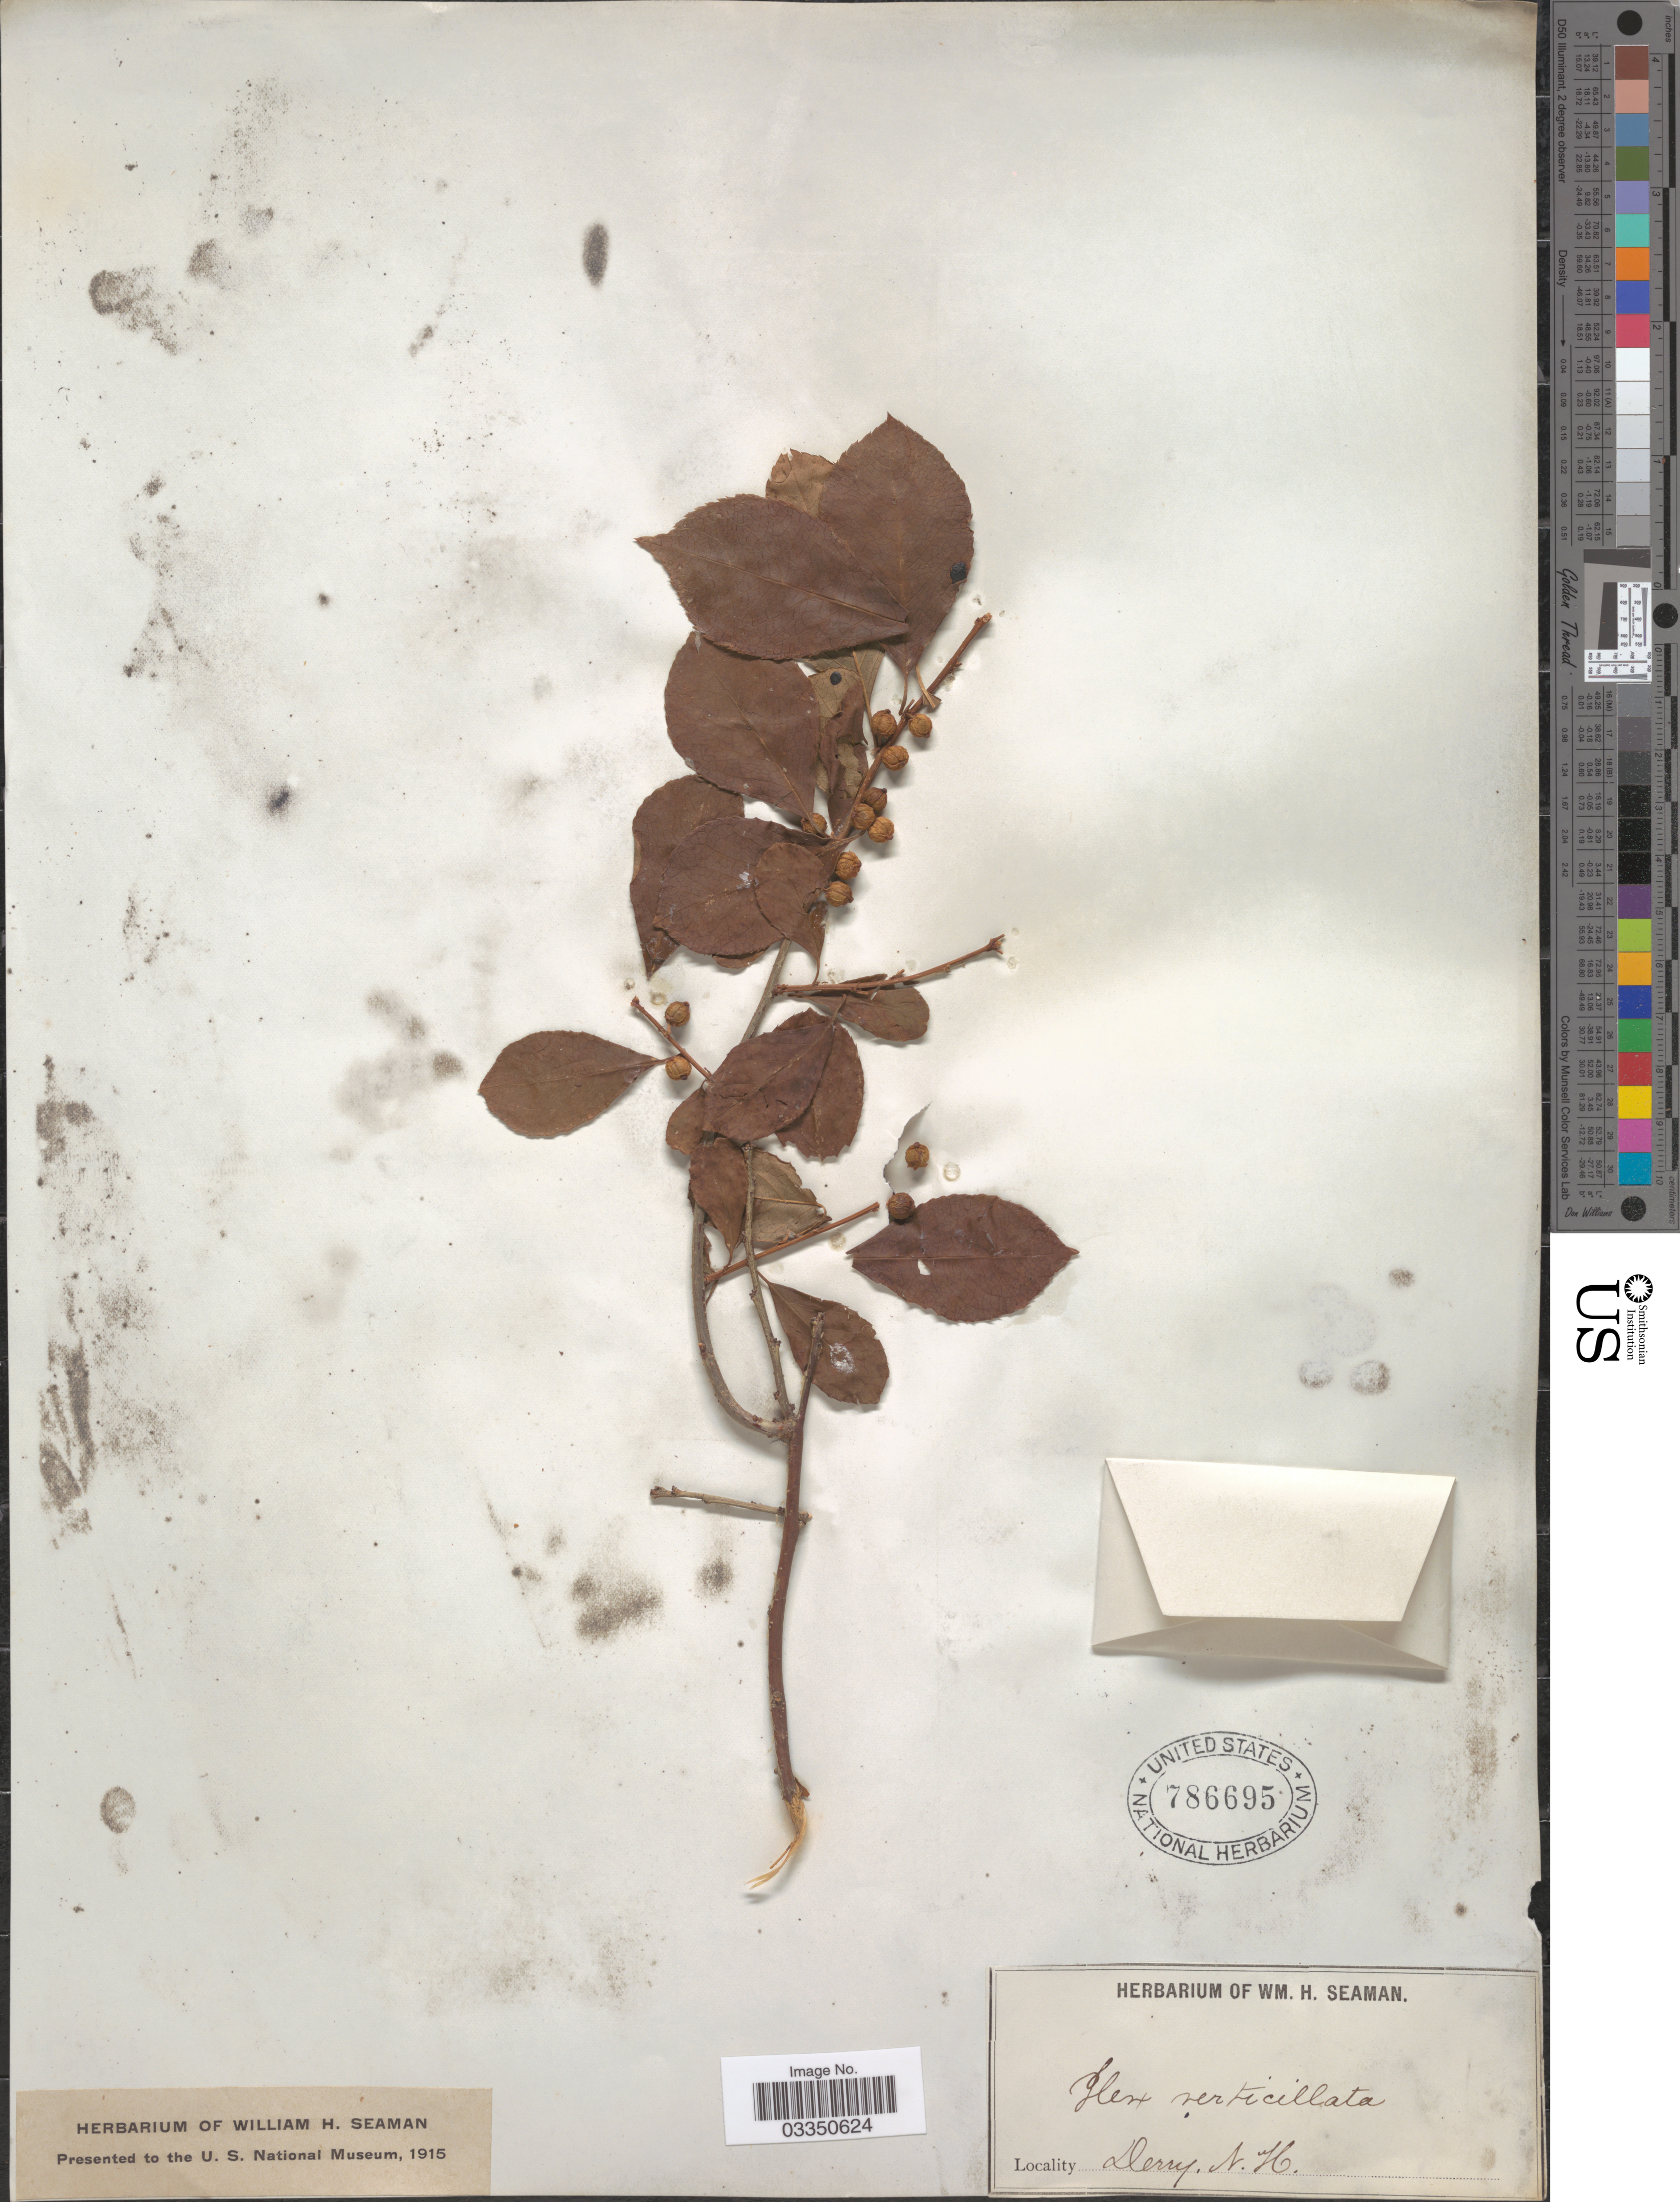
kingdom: Plantae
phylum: Tracheophyta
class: Magnoliopsida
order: Aquifoliales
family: Aquifoliaceae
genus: Ilex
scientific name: Ilex verticillata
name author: (L.) A. Gray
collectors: Ex herb. W. H. Seaman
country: United States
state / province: New Hampshire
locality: Derry.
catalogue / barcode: US 786695